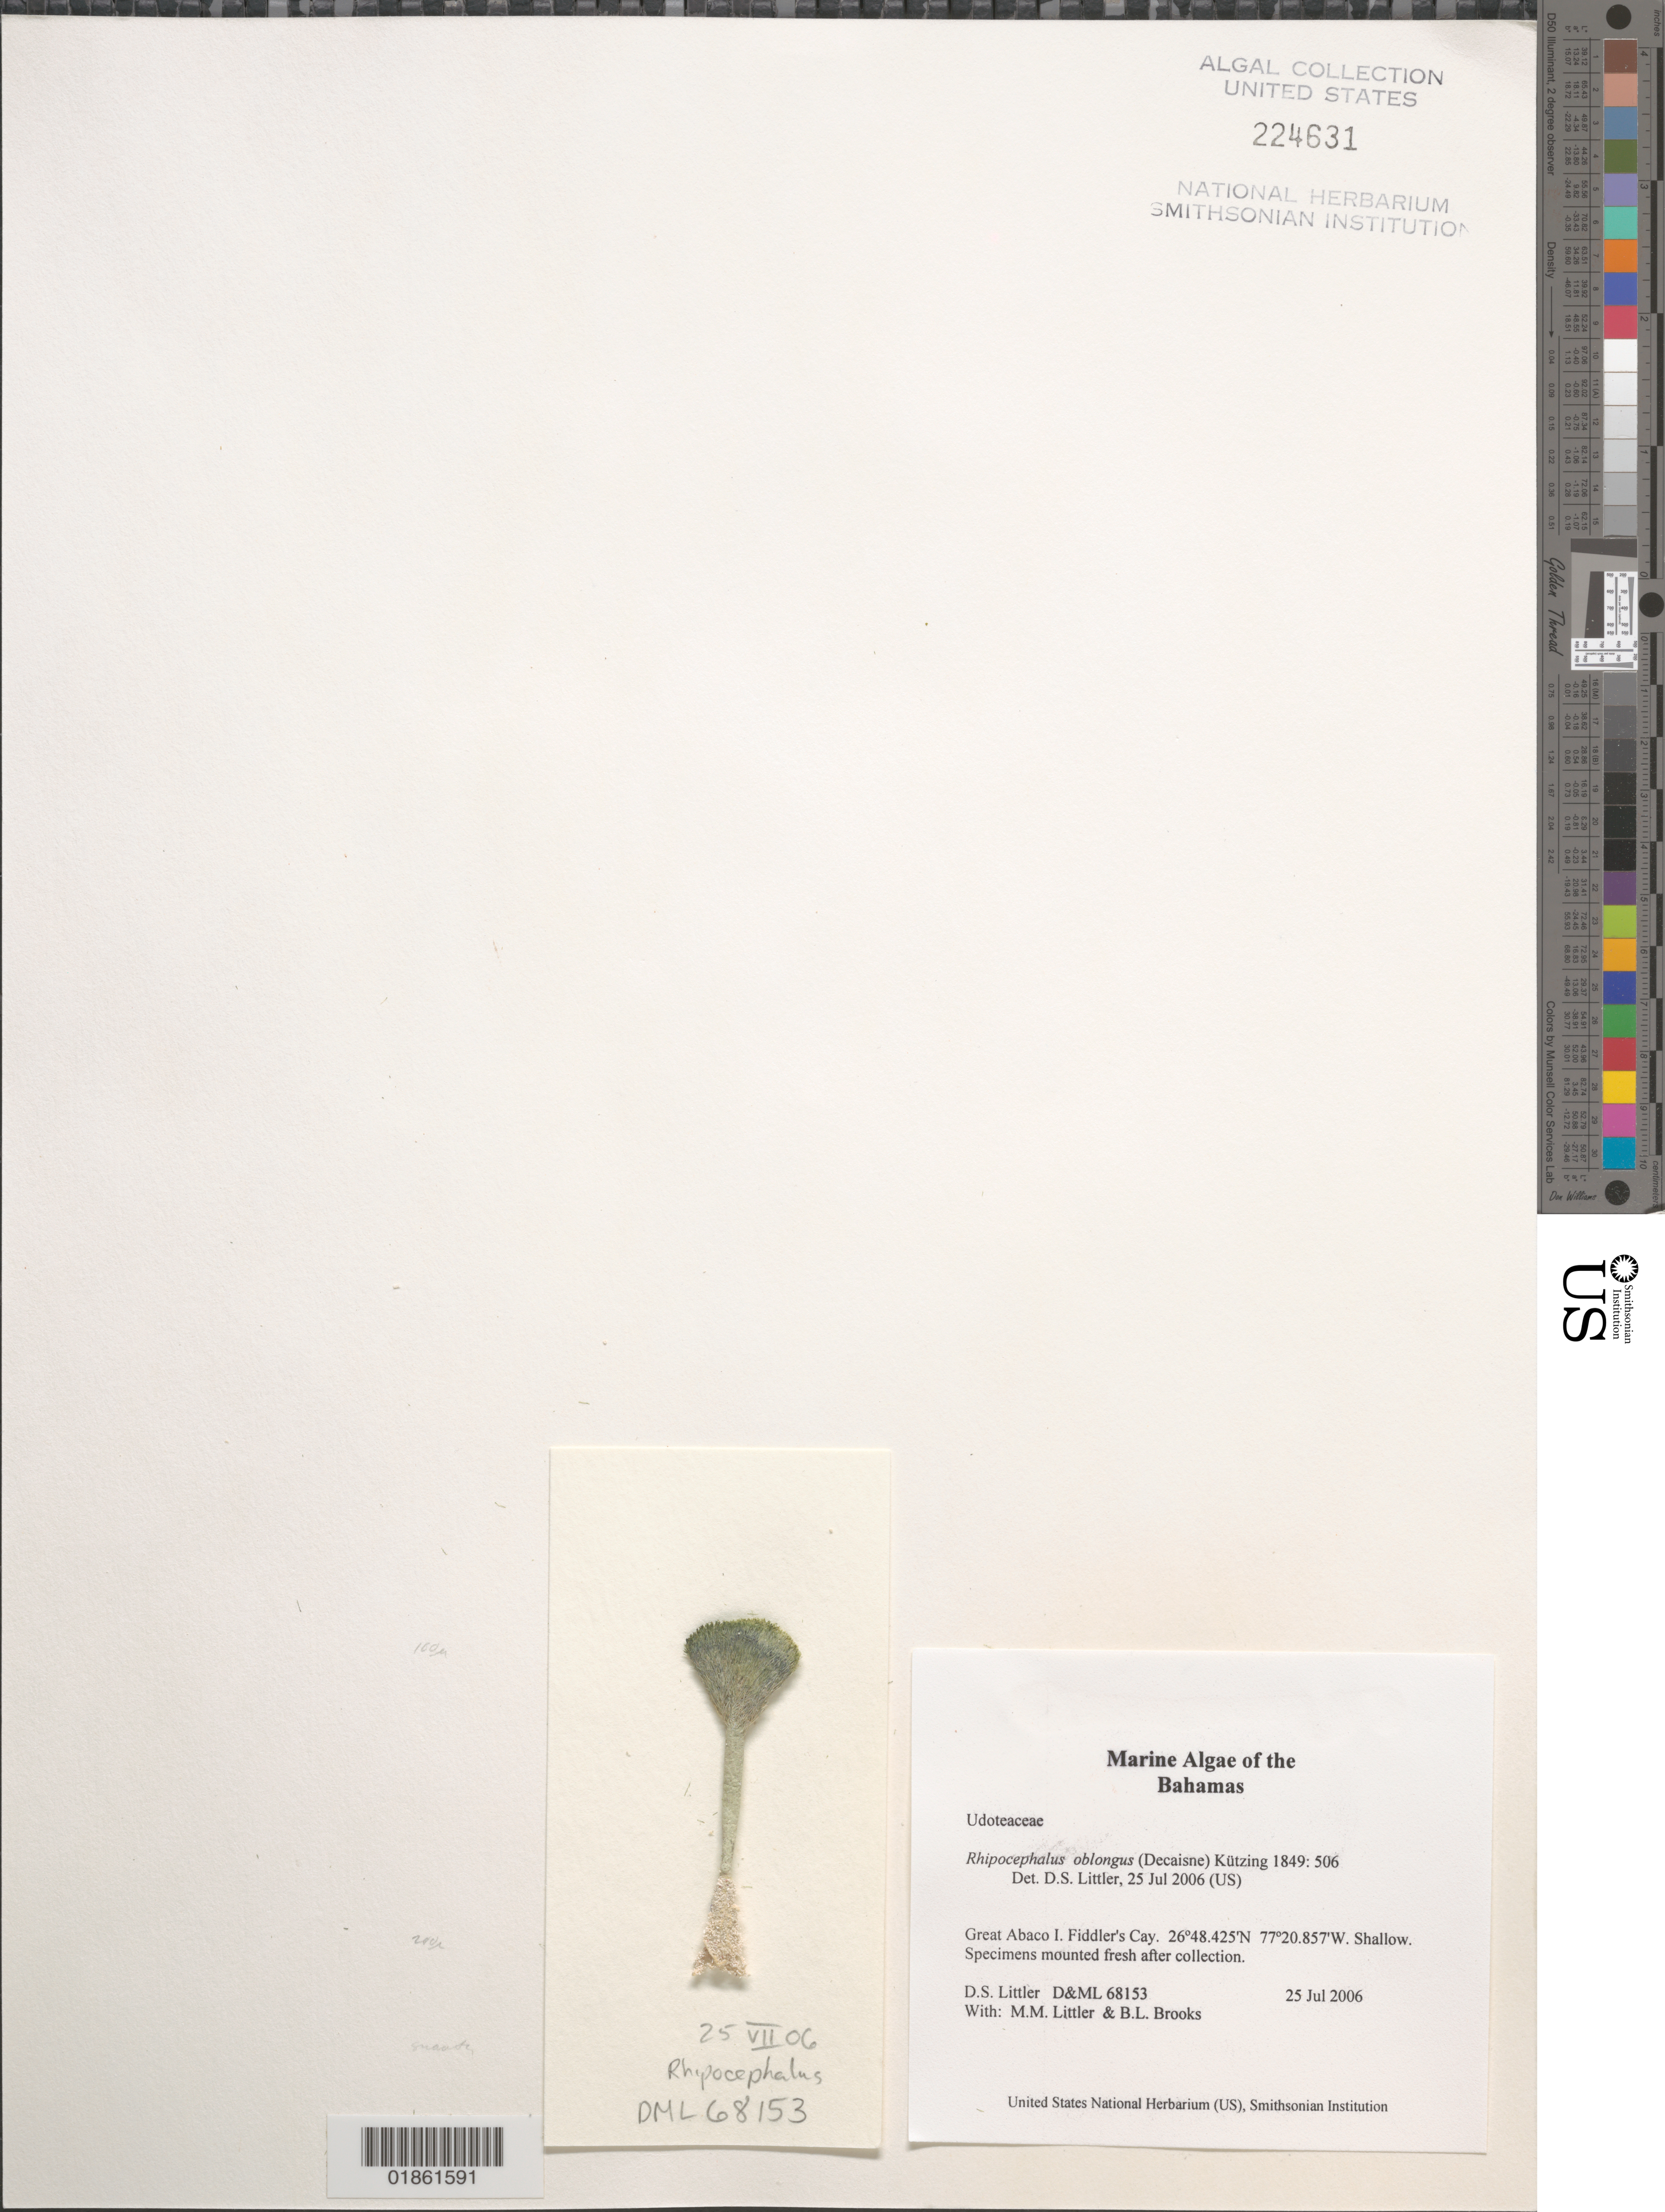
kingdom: Plantae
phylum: Chlorophyta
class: Ulvophyceae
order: Bryopsidales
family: Udoteaceae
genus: Rhipocephalus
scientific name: Rhipocephalus sp.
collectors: D. S. Littler, M. M. Littler & B. Lapointe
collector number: D&ML 68153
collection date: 2006-07-25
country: Bahamas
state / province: Hope Town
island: Fiddler Cay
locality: Abacos. Fiddler Cay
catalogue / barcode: US 224631